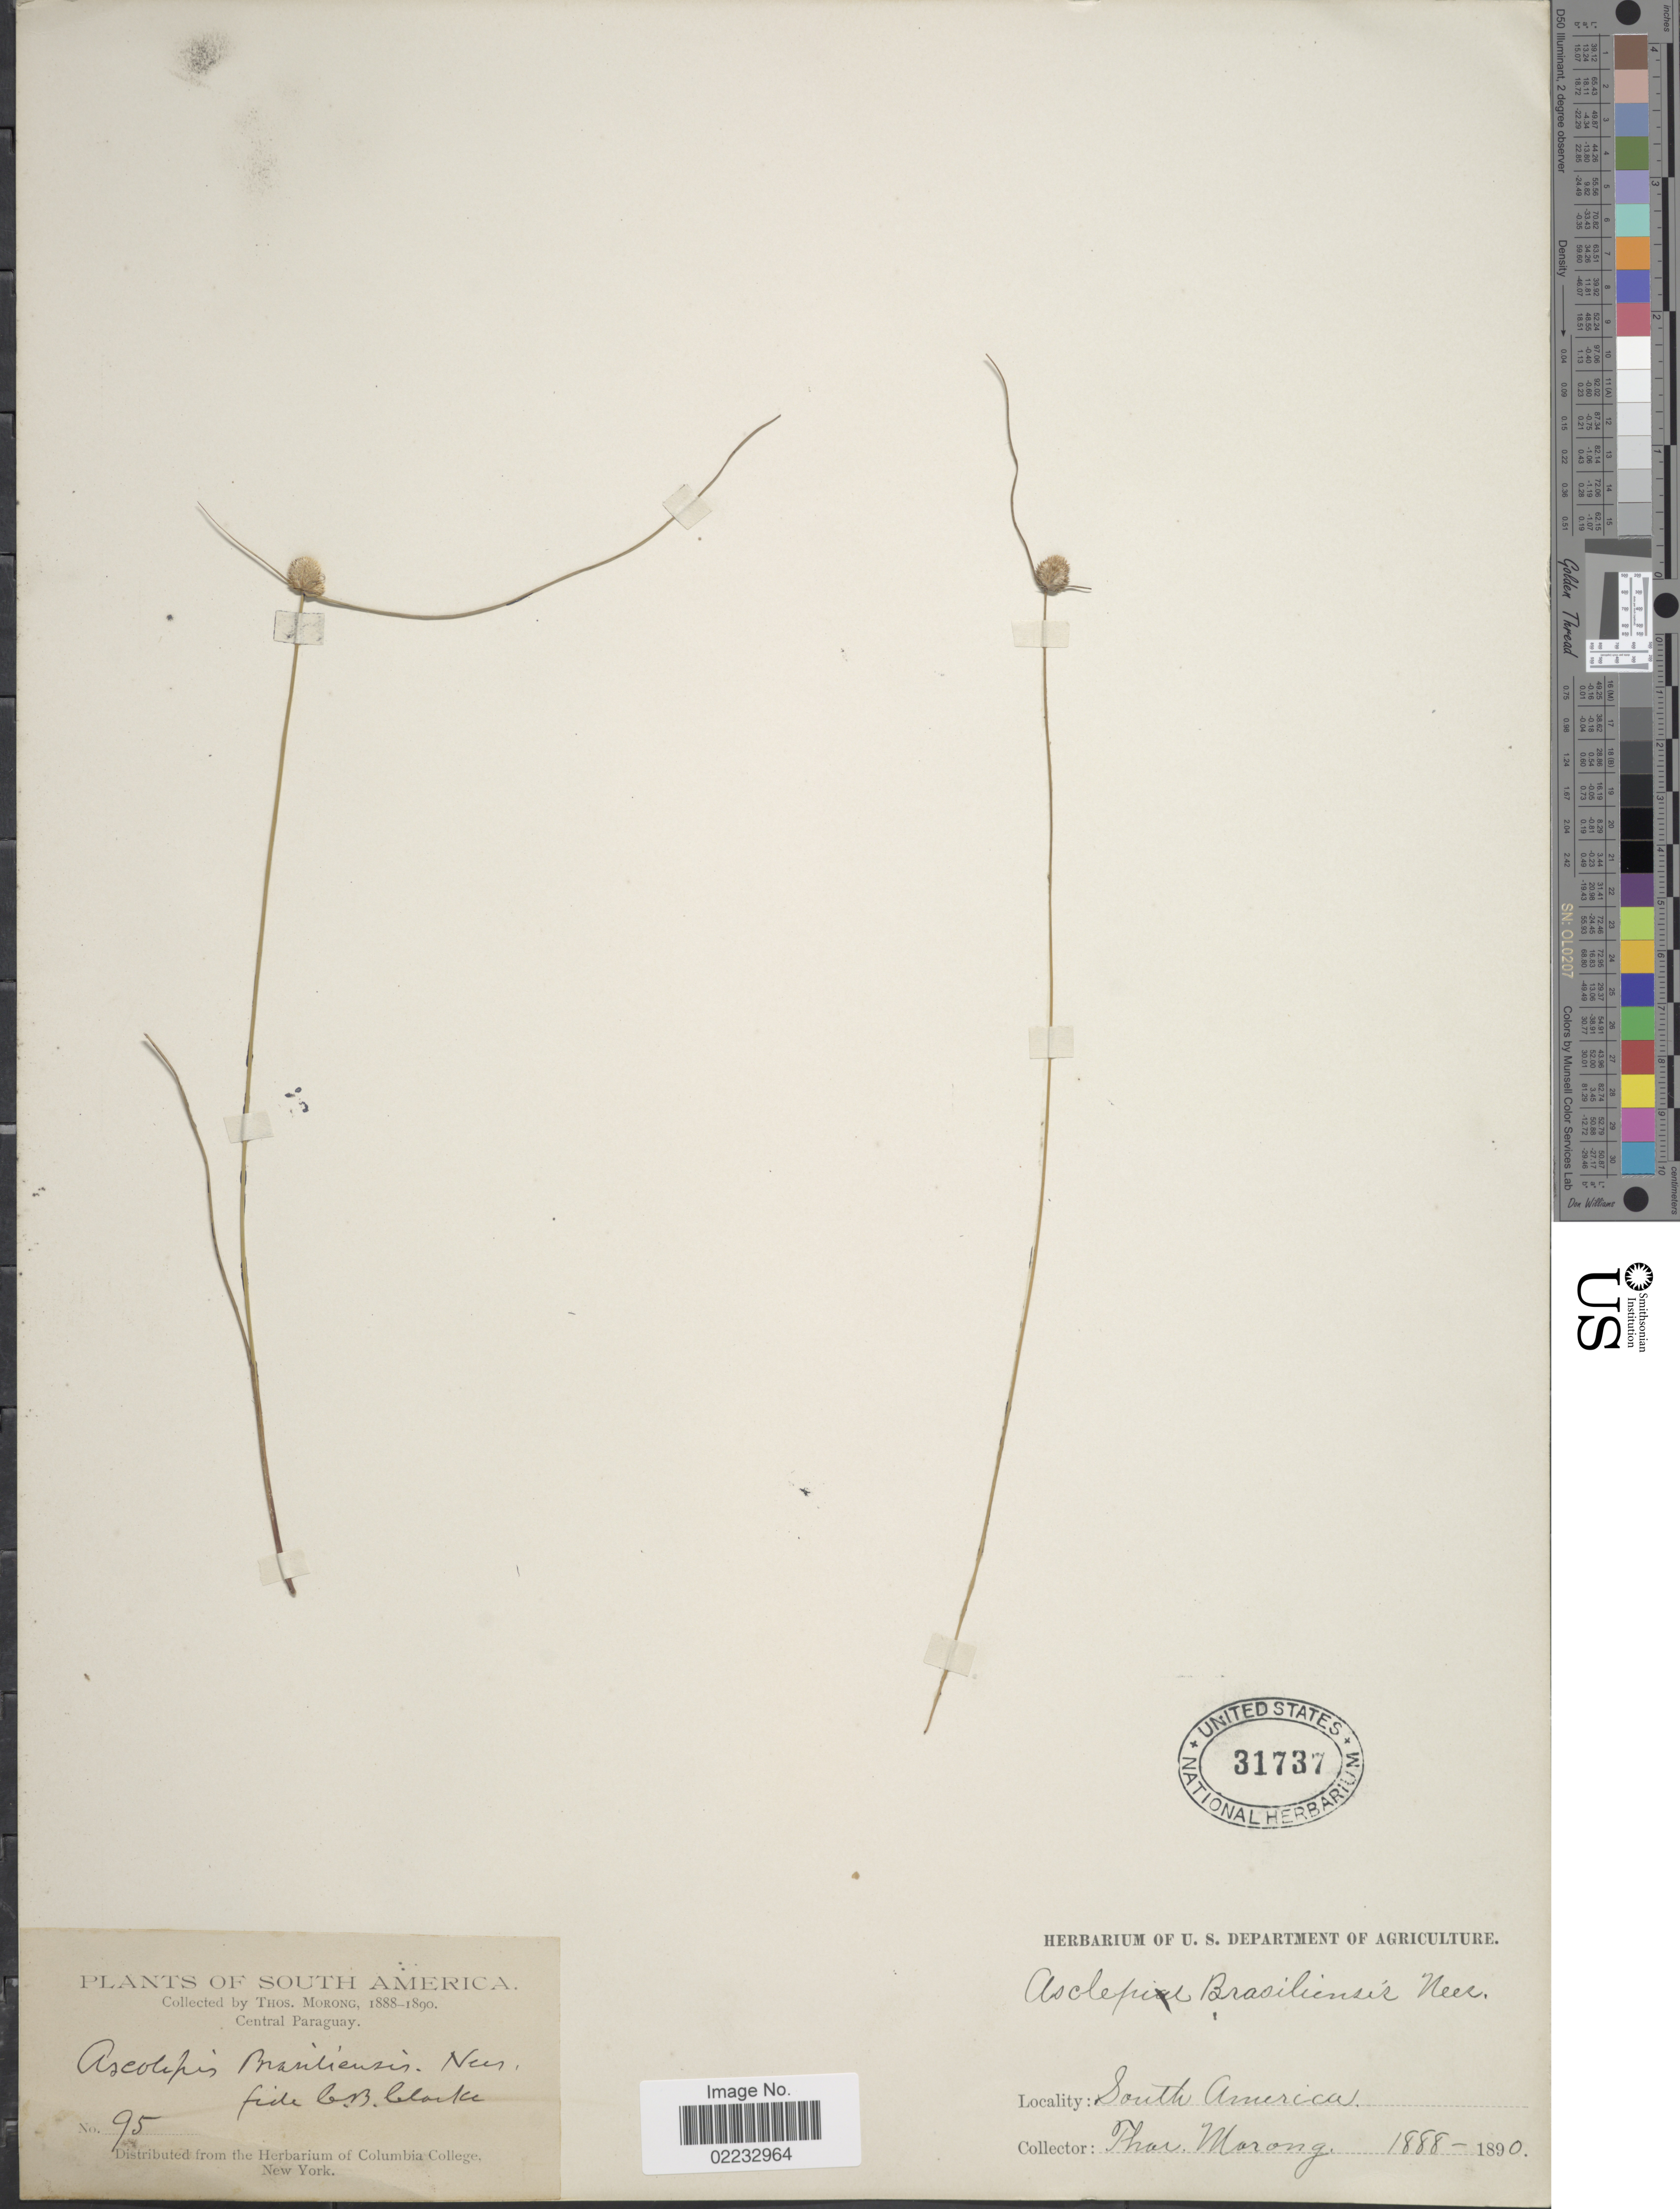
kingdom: Plantae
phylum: Tracheophyta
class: Liliopsida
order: Poales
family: Cyperaceae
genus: Cyperus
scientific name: Cyperus brasiliensis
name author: (Kunth) Bauters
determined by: Strong, M. T., (US), Smithsonian Institution - National Museum of Natural History (UNITED STATES)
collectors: ex herb. T. Morong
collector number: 95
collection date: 1888/1890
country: Paraguay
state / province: Central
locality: Central Paraguay.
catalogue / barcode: US 31737